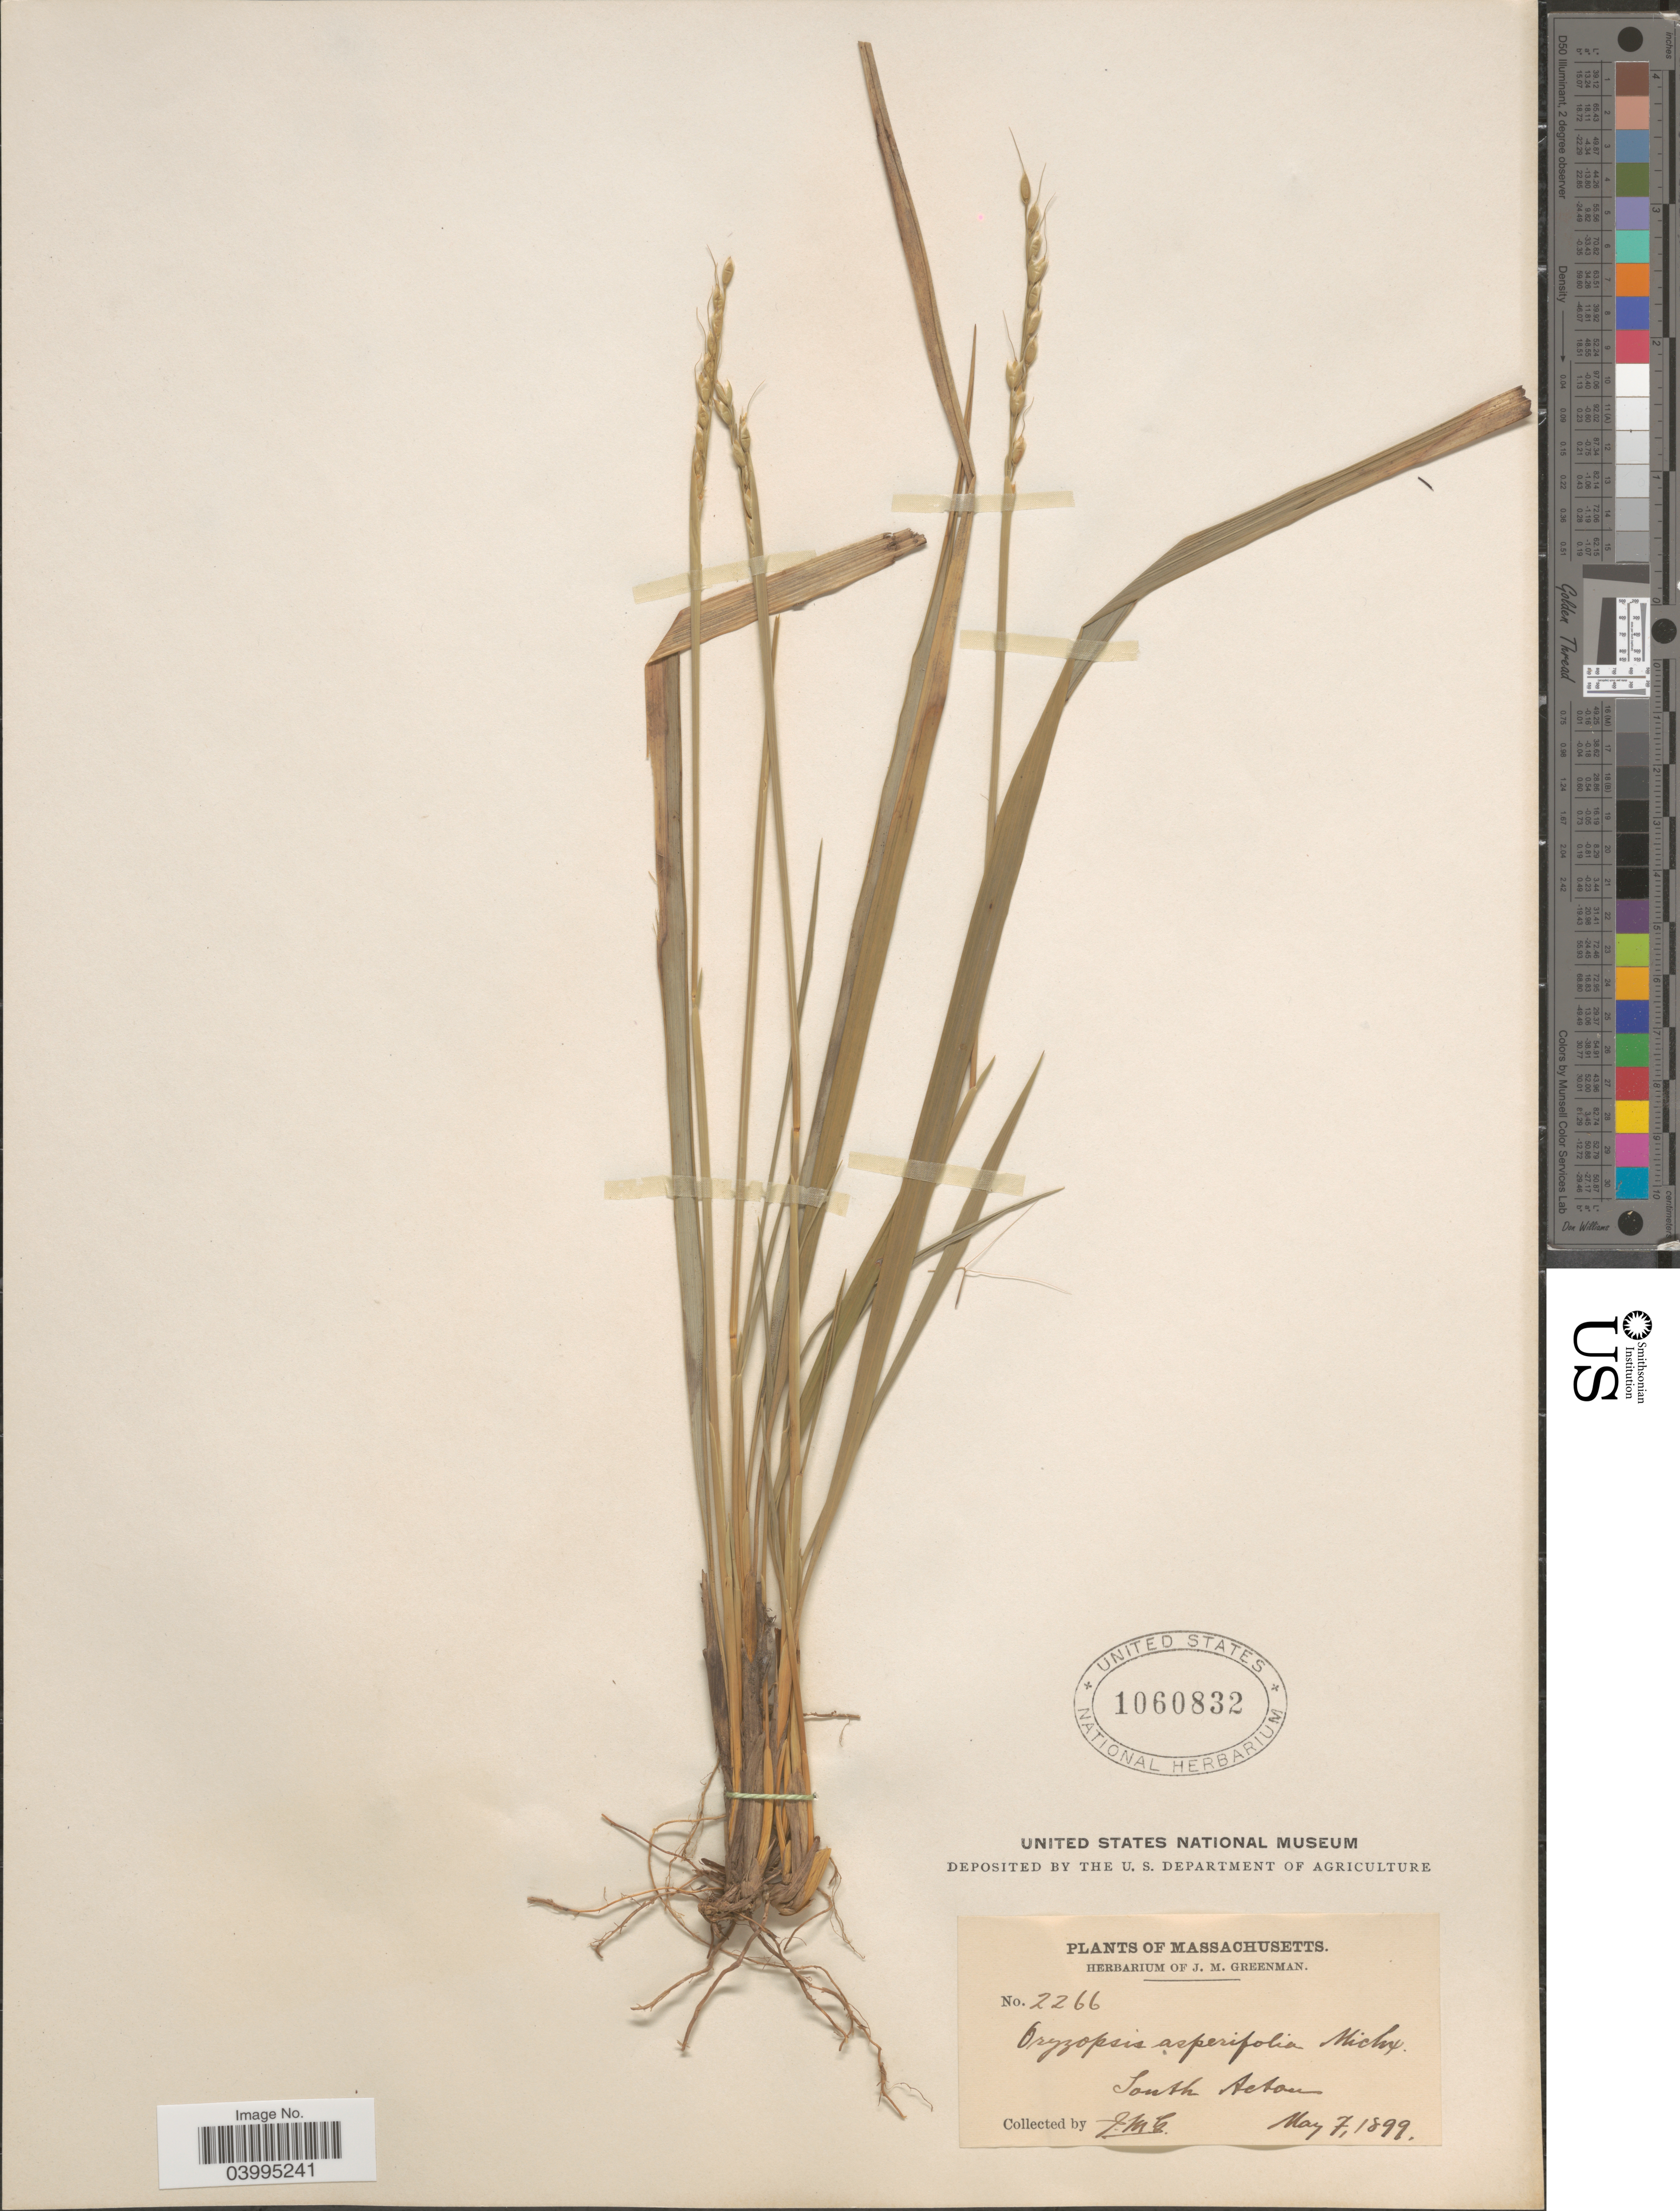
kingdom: Plantae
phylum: Tracheophyta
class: Liliopsida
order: Poales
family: Poaceae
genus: Oryzopsis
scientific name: Oryzopsis asperifolia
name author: Michx.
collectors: J. M. Greenman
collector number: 2266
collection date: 1899-05-07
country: United States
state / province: Massachusetts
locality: South Acton.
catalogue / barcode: US 1060832